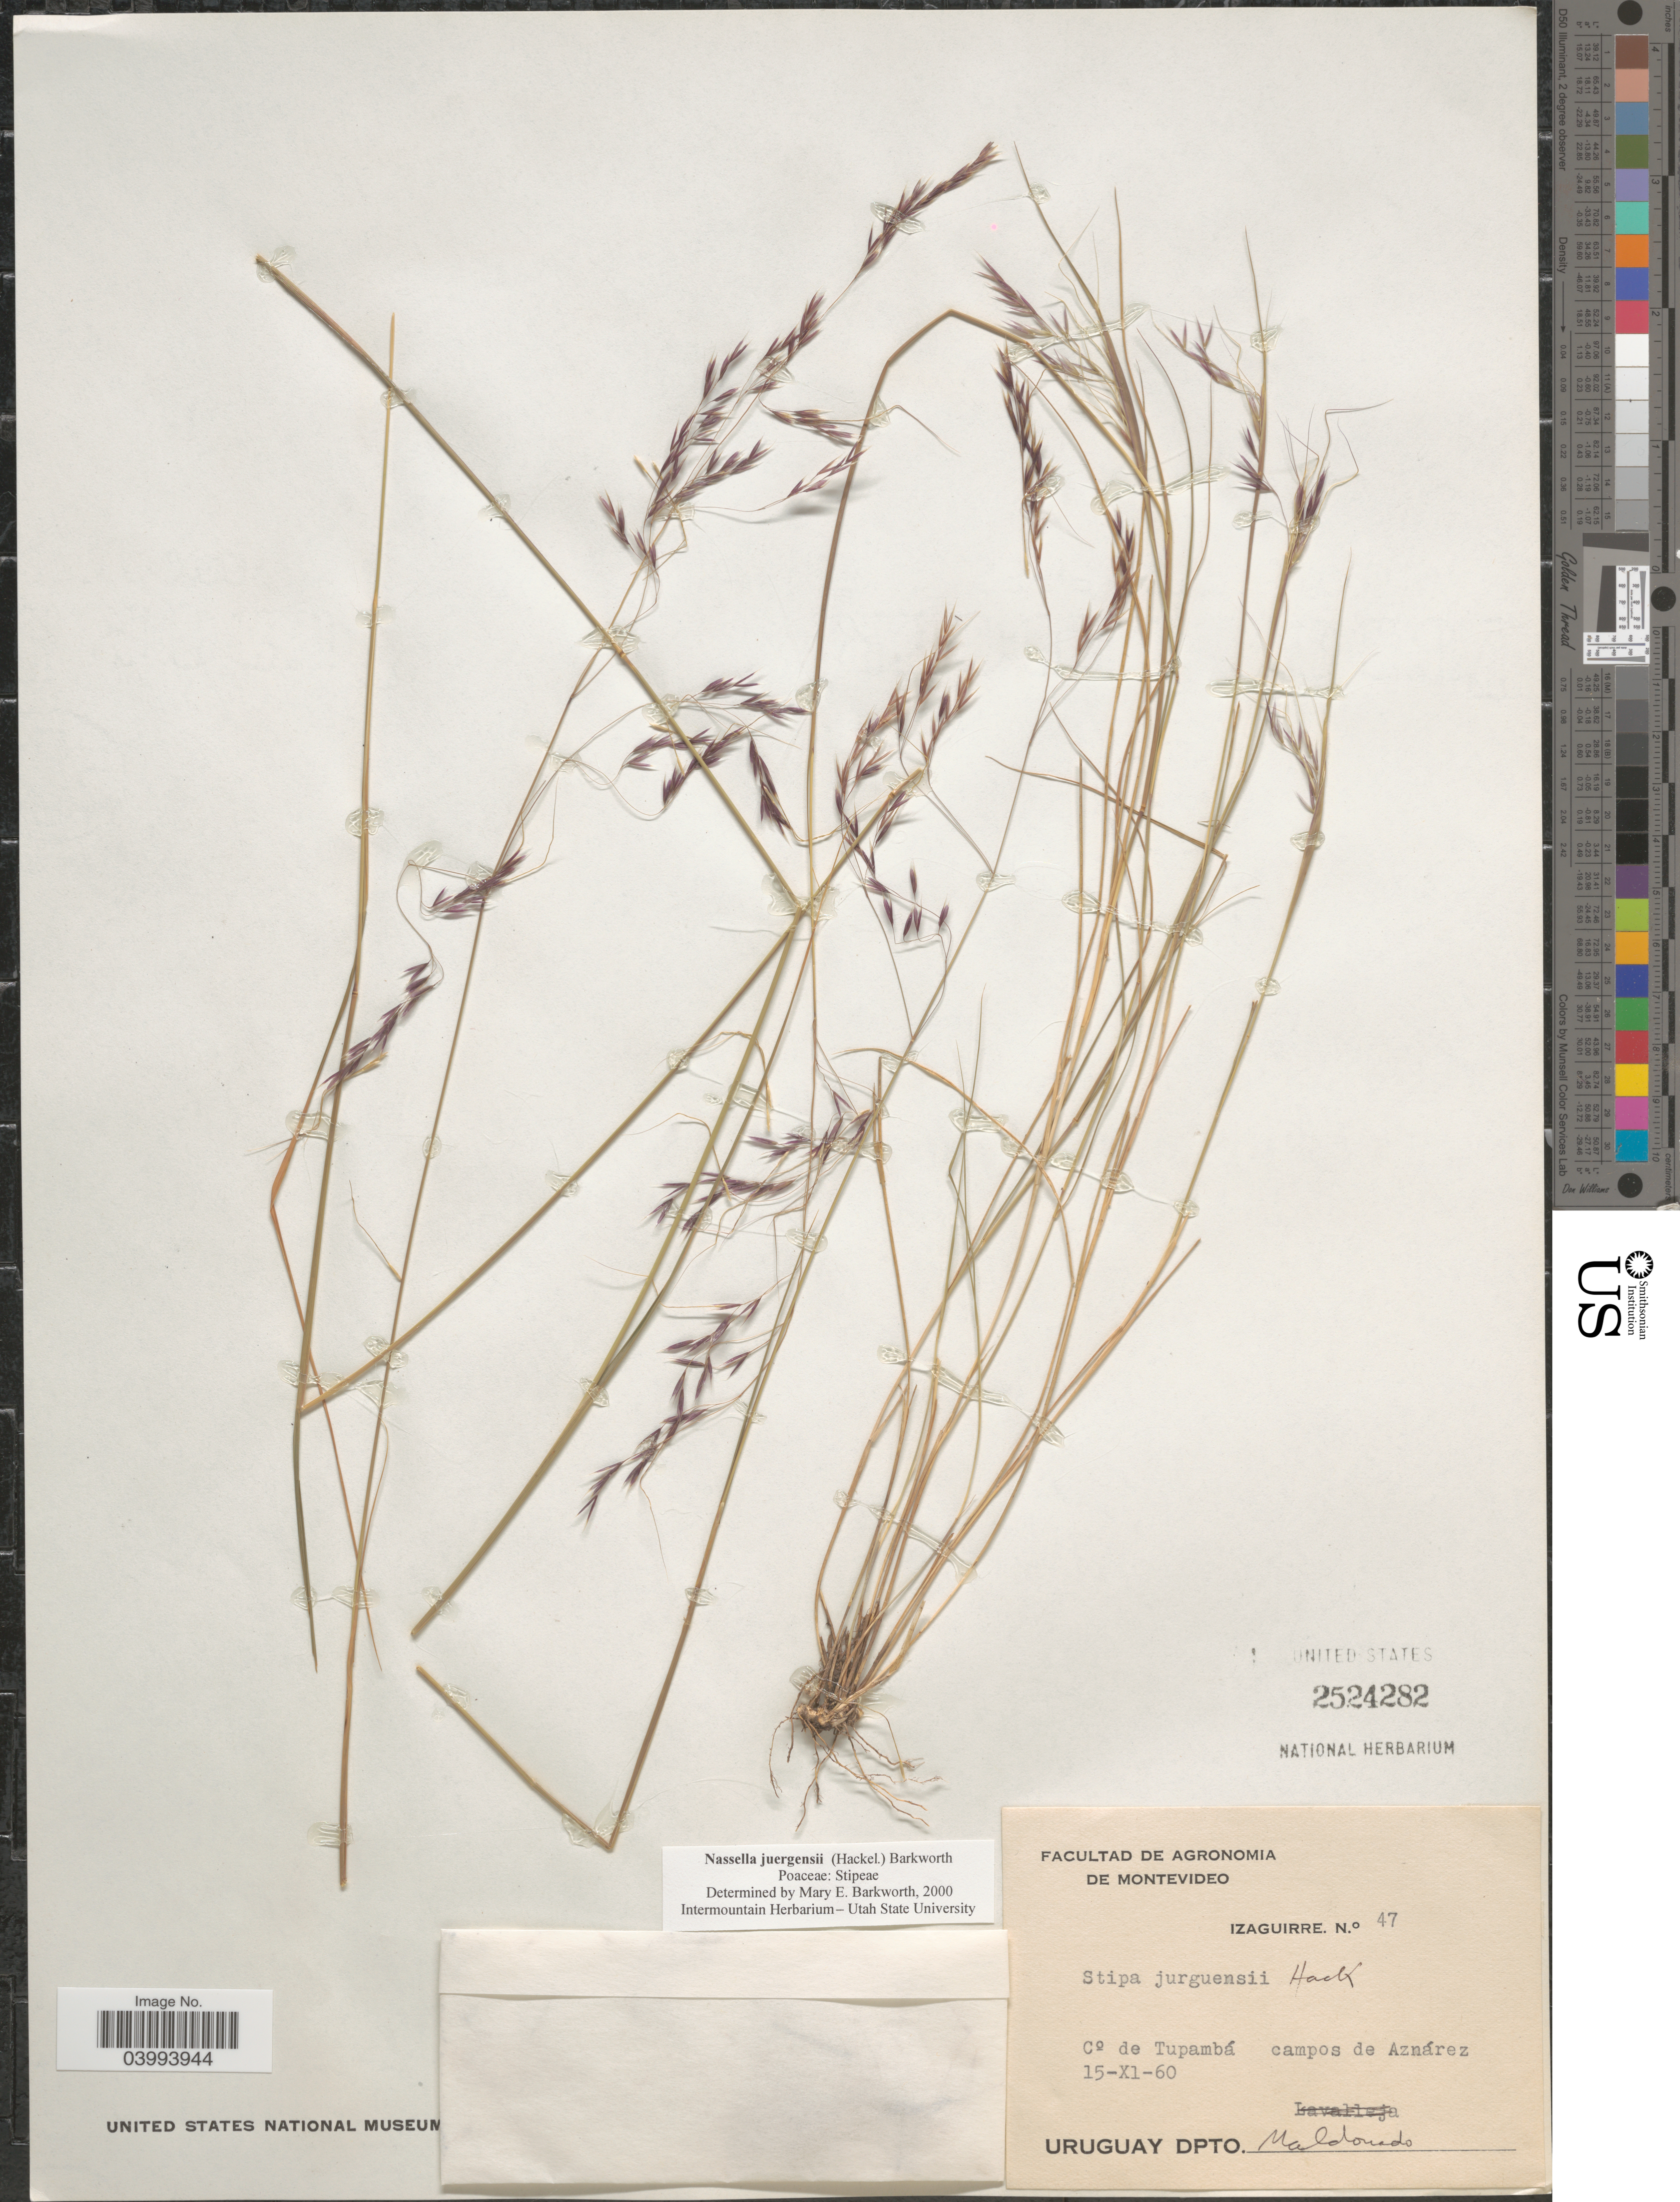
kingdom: Plantae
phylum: Tracheophyta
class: Liliopsida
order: Poales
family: Poaceae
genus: Nassella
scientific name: Nassella juergensii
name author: (Hack.) Barkworth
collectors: Izaguirre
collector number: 47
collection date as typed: Transcribed d/m/y: 15/11/60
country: Uruguay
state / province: Maldonado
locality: Cº de Tupambá campos de Aznárez. Dpto. Maldonado.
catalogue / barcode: US 2524282